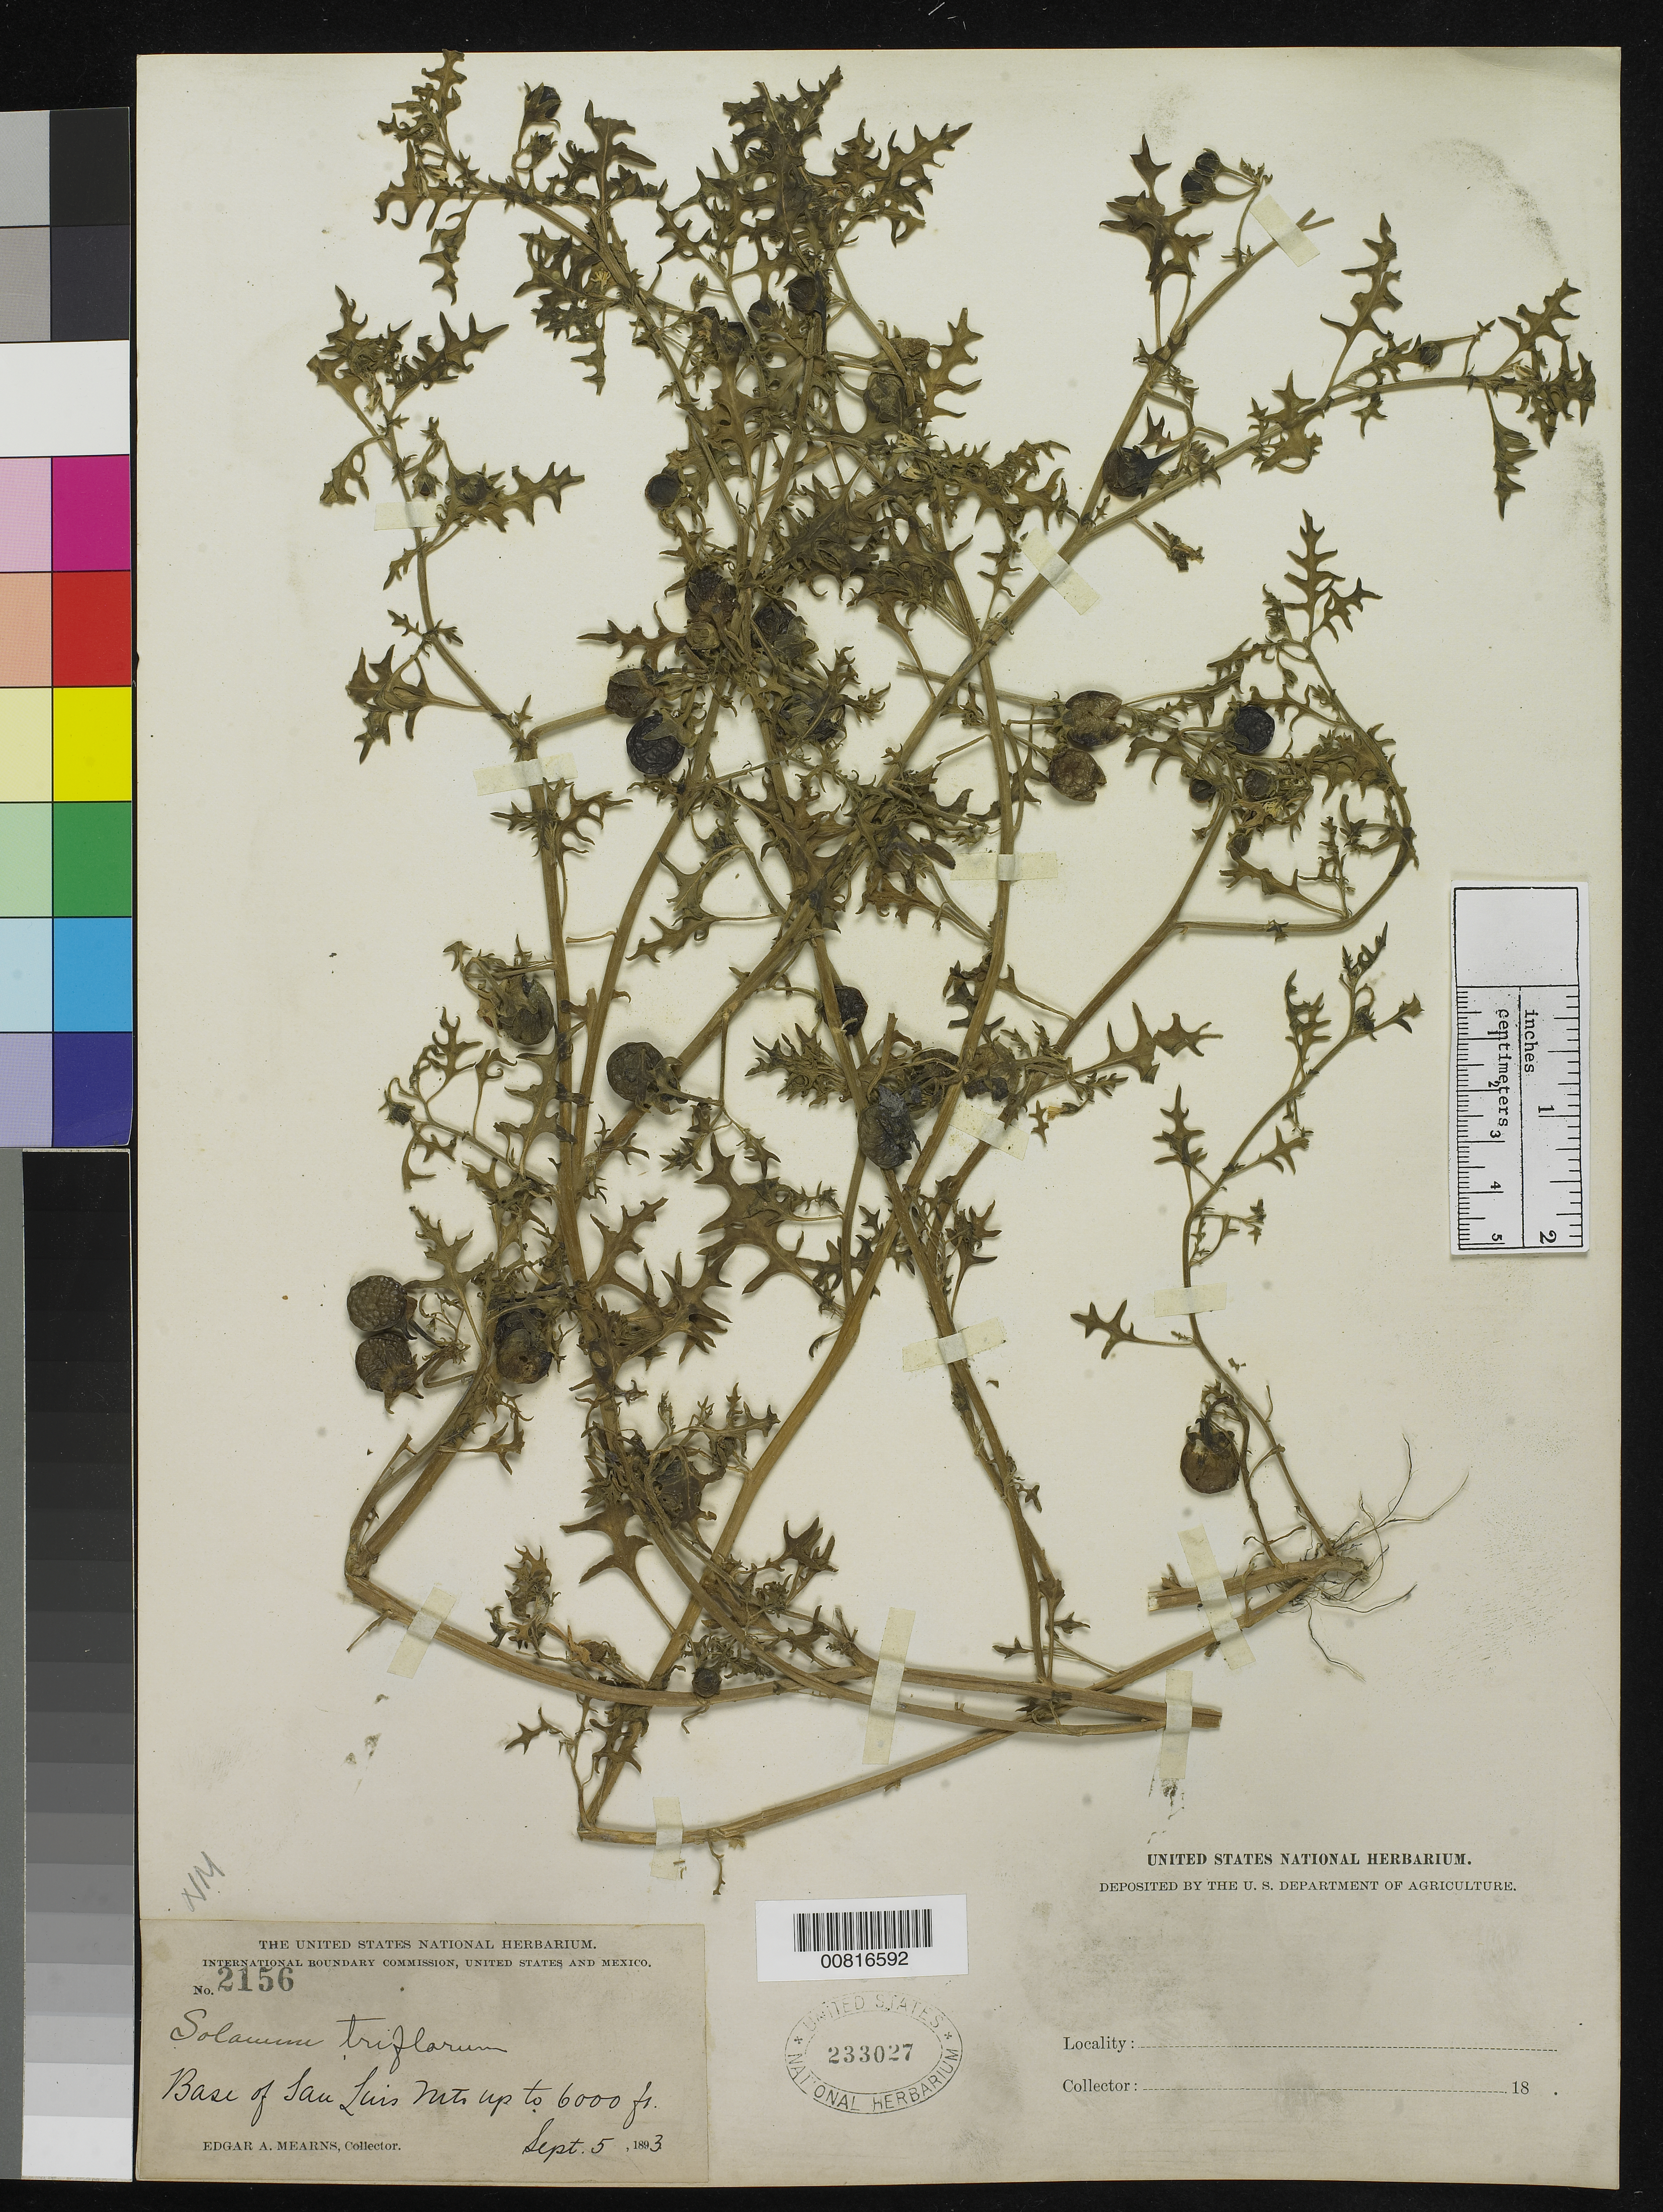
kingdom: Plantae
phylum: Tracheophyta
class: Magnoliopsida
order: Solanales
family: Solanaceae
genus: Solanum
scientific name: Solanum triflorum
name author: Nutt.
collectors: E. A. Mearns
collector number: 2156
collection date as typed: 05 Sep 1893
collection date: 1893-09-05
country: United States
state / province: New Mexico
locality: Base of San Luis Mts.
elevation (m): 1829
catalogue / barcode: US 233027